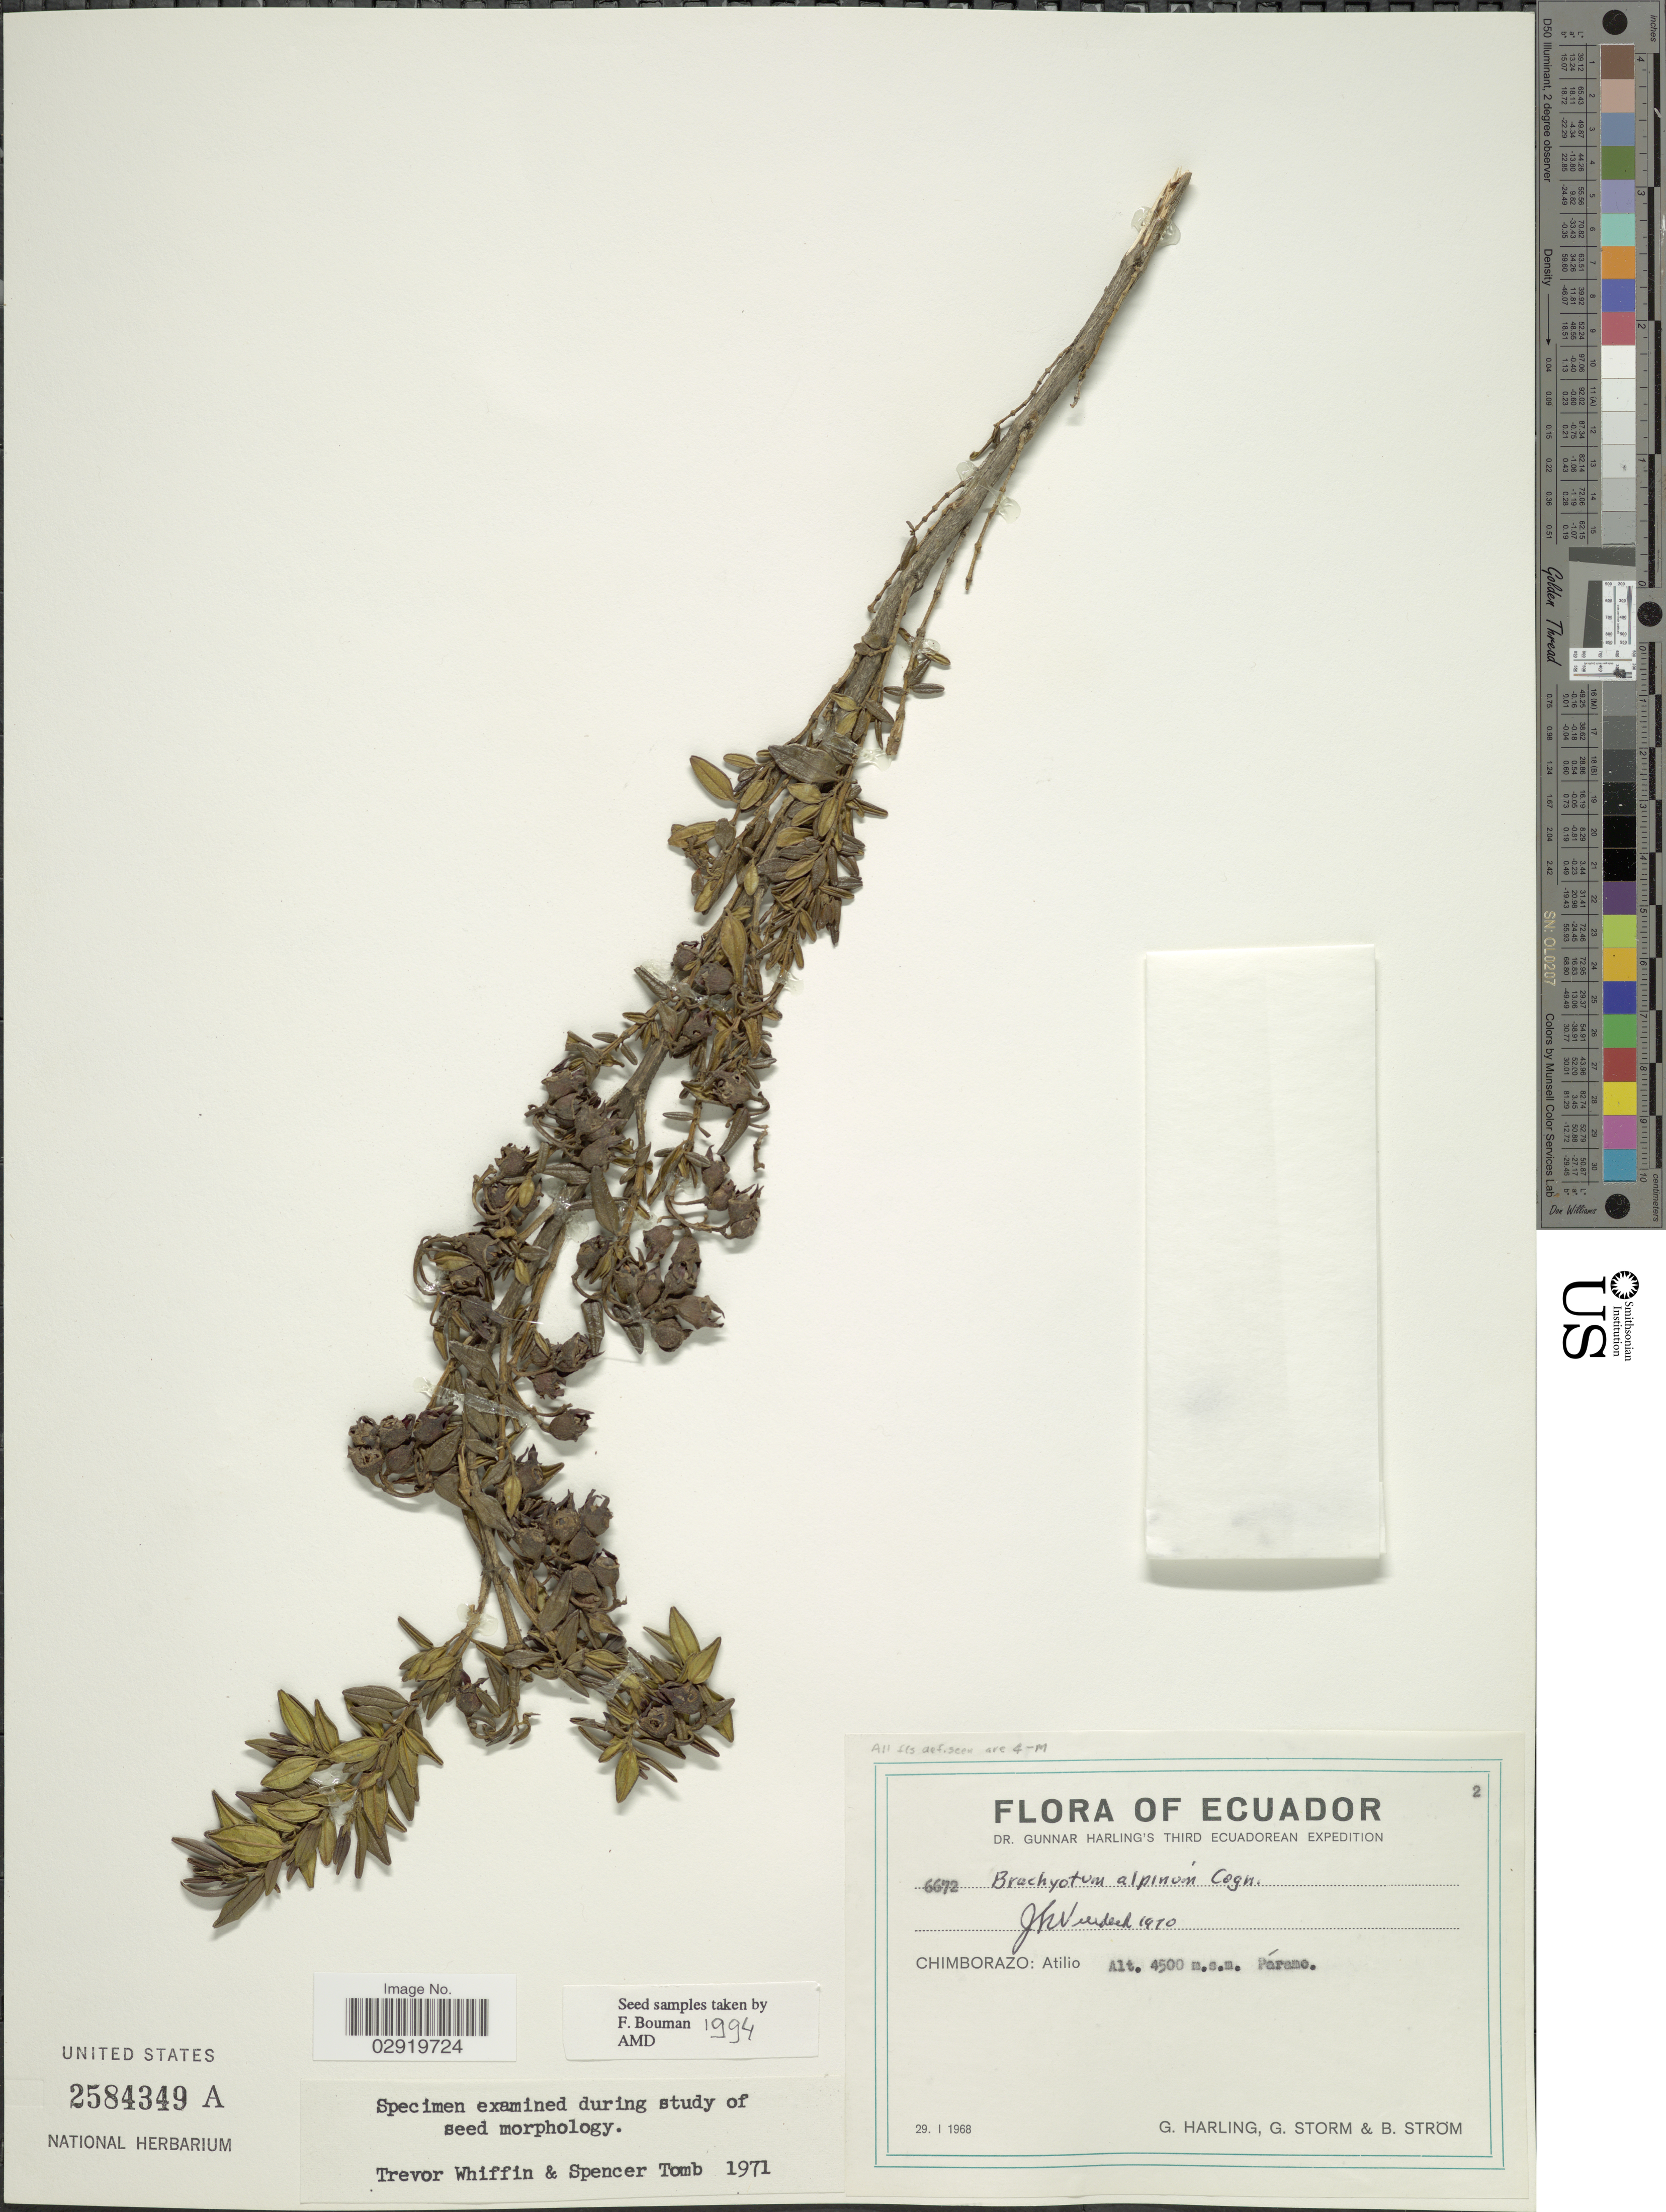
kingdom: Plantae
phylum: Tracheophyta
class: Magnoliopsida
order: Myrtales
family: Melastomataceae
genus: Brachyotum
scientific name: Brachyotum alpinum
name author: Cogn. in A. DC.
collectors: G. Harling, G. Storm & B. Ström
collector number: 6672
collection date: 1968-01-29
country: Ecuador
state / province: Chimborazo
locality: Atilio.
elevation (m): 4500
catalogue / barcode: US 2584349A